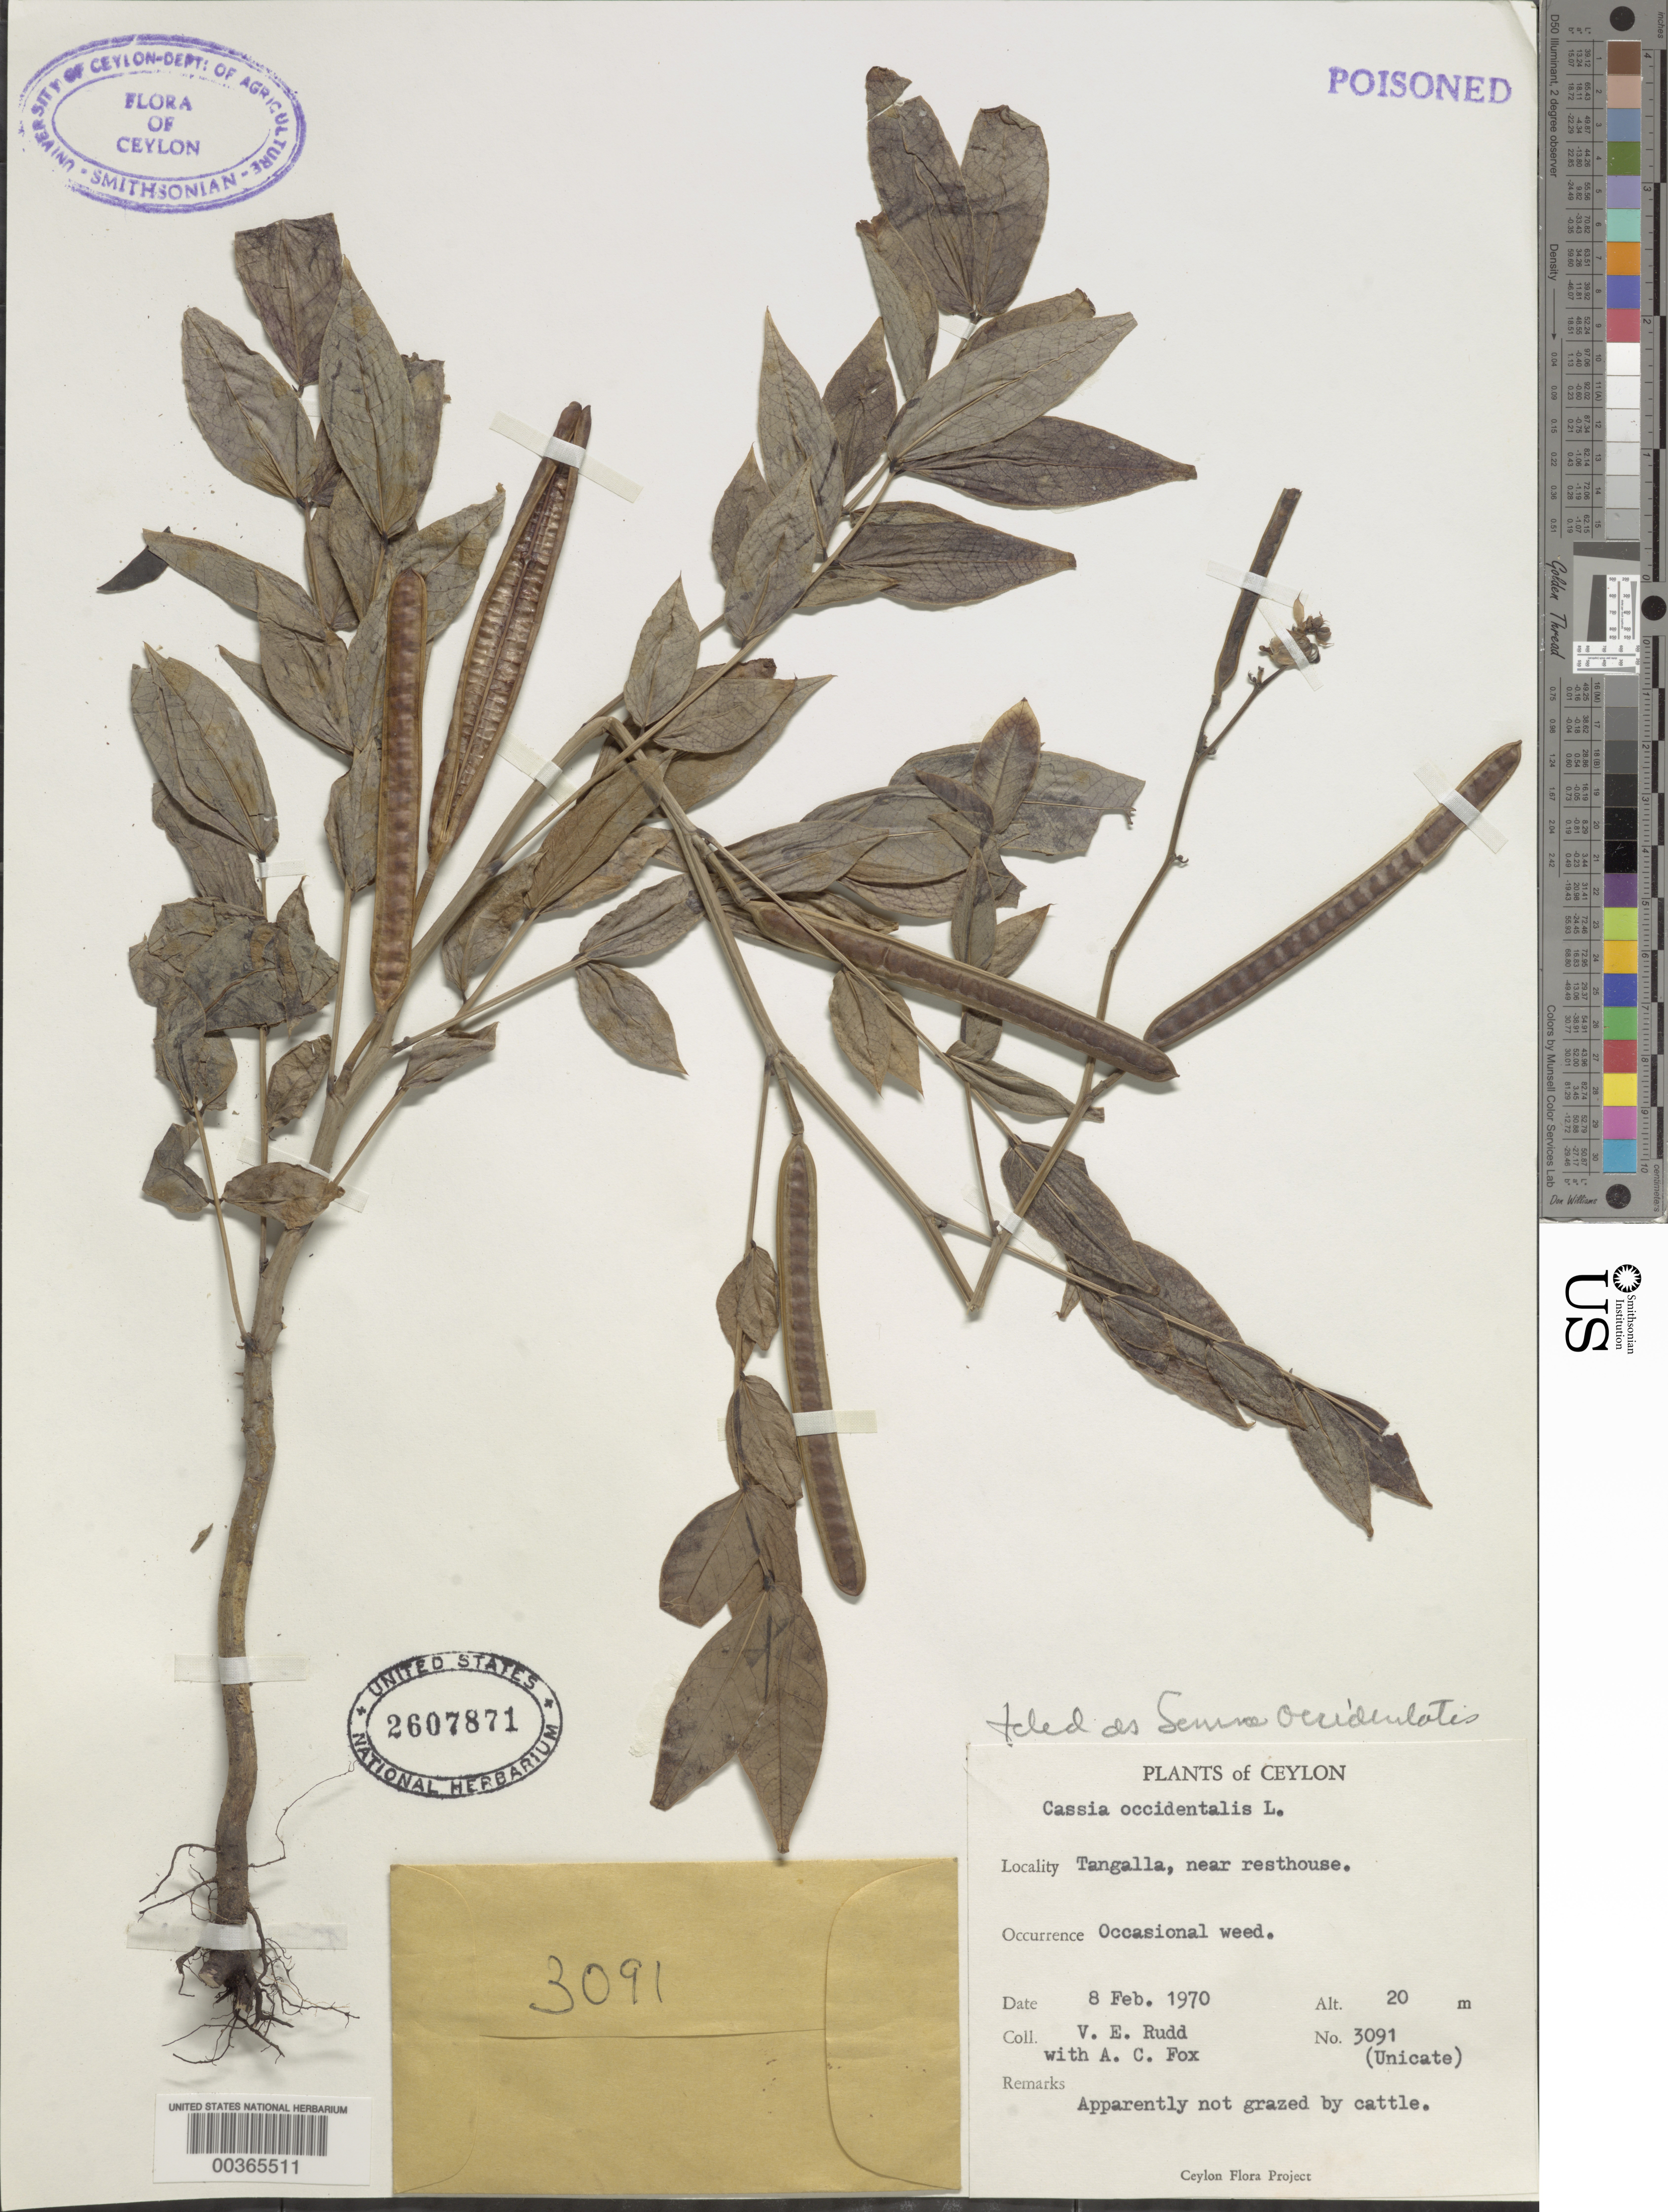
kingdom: Plantae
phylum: Tracheophyta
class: Magnoliopsida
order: Fabales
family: Fabaceae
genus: Senna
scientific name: Senna occidentalis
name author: (L.) Link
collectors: V. E. Rudd & A. Fox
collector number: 3091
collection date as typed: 08 Feb 1970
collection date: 1970-02-08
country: Sri Lanka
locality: Tangalla, near resthouse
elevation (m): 20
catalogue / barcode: US 2607871